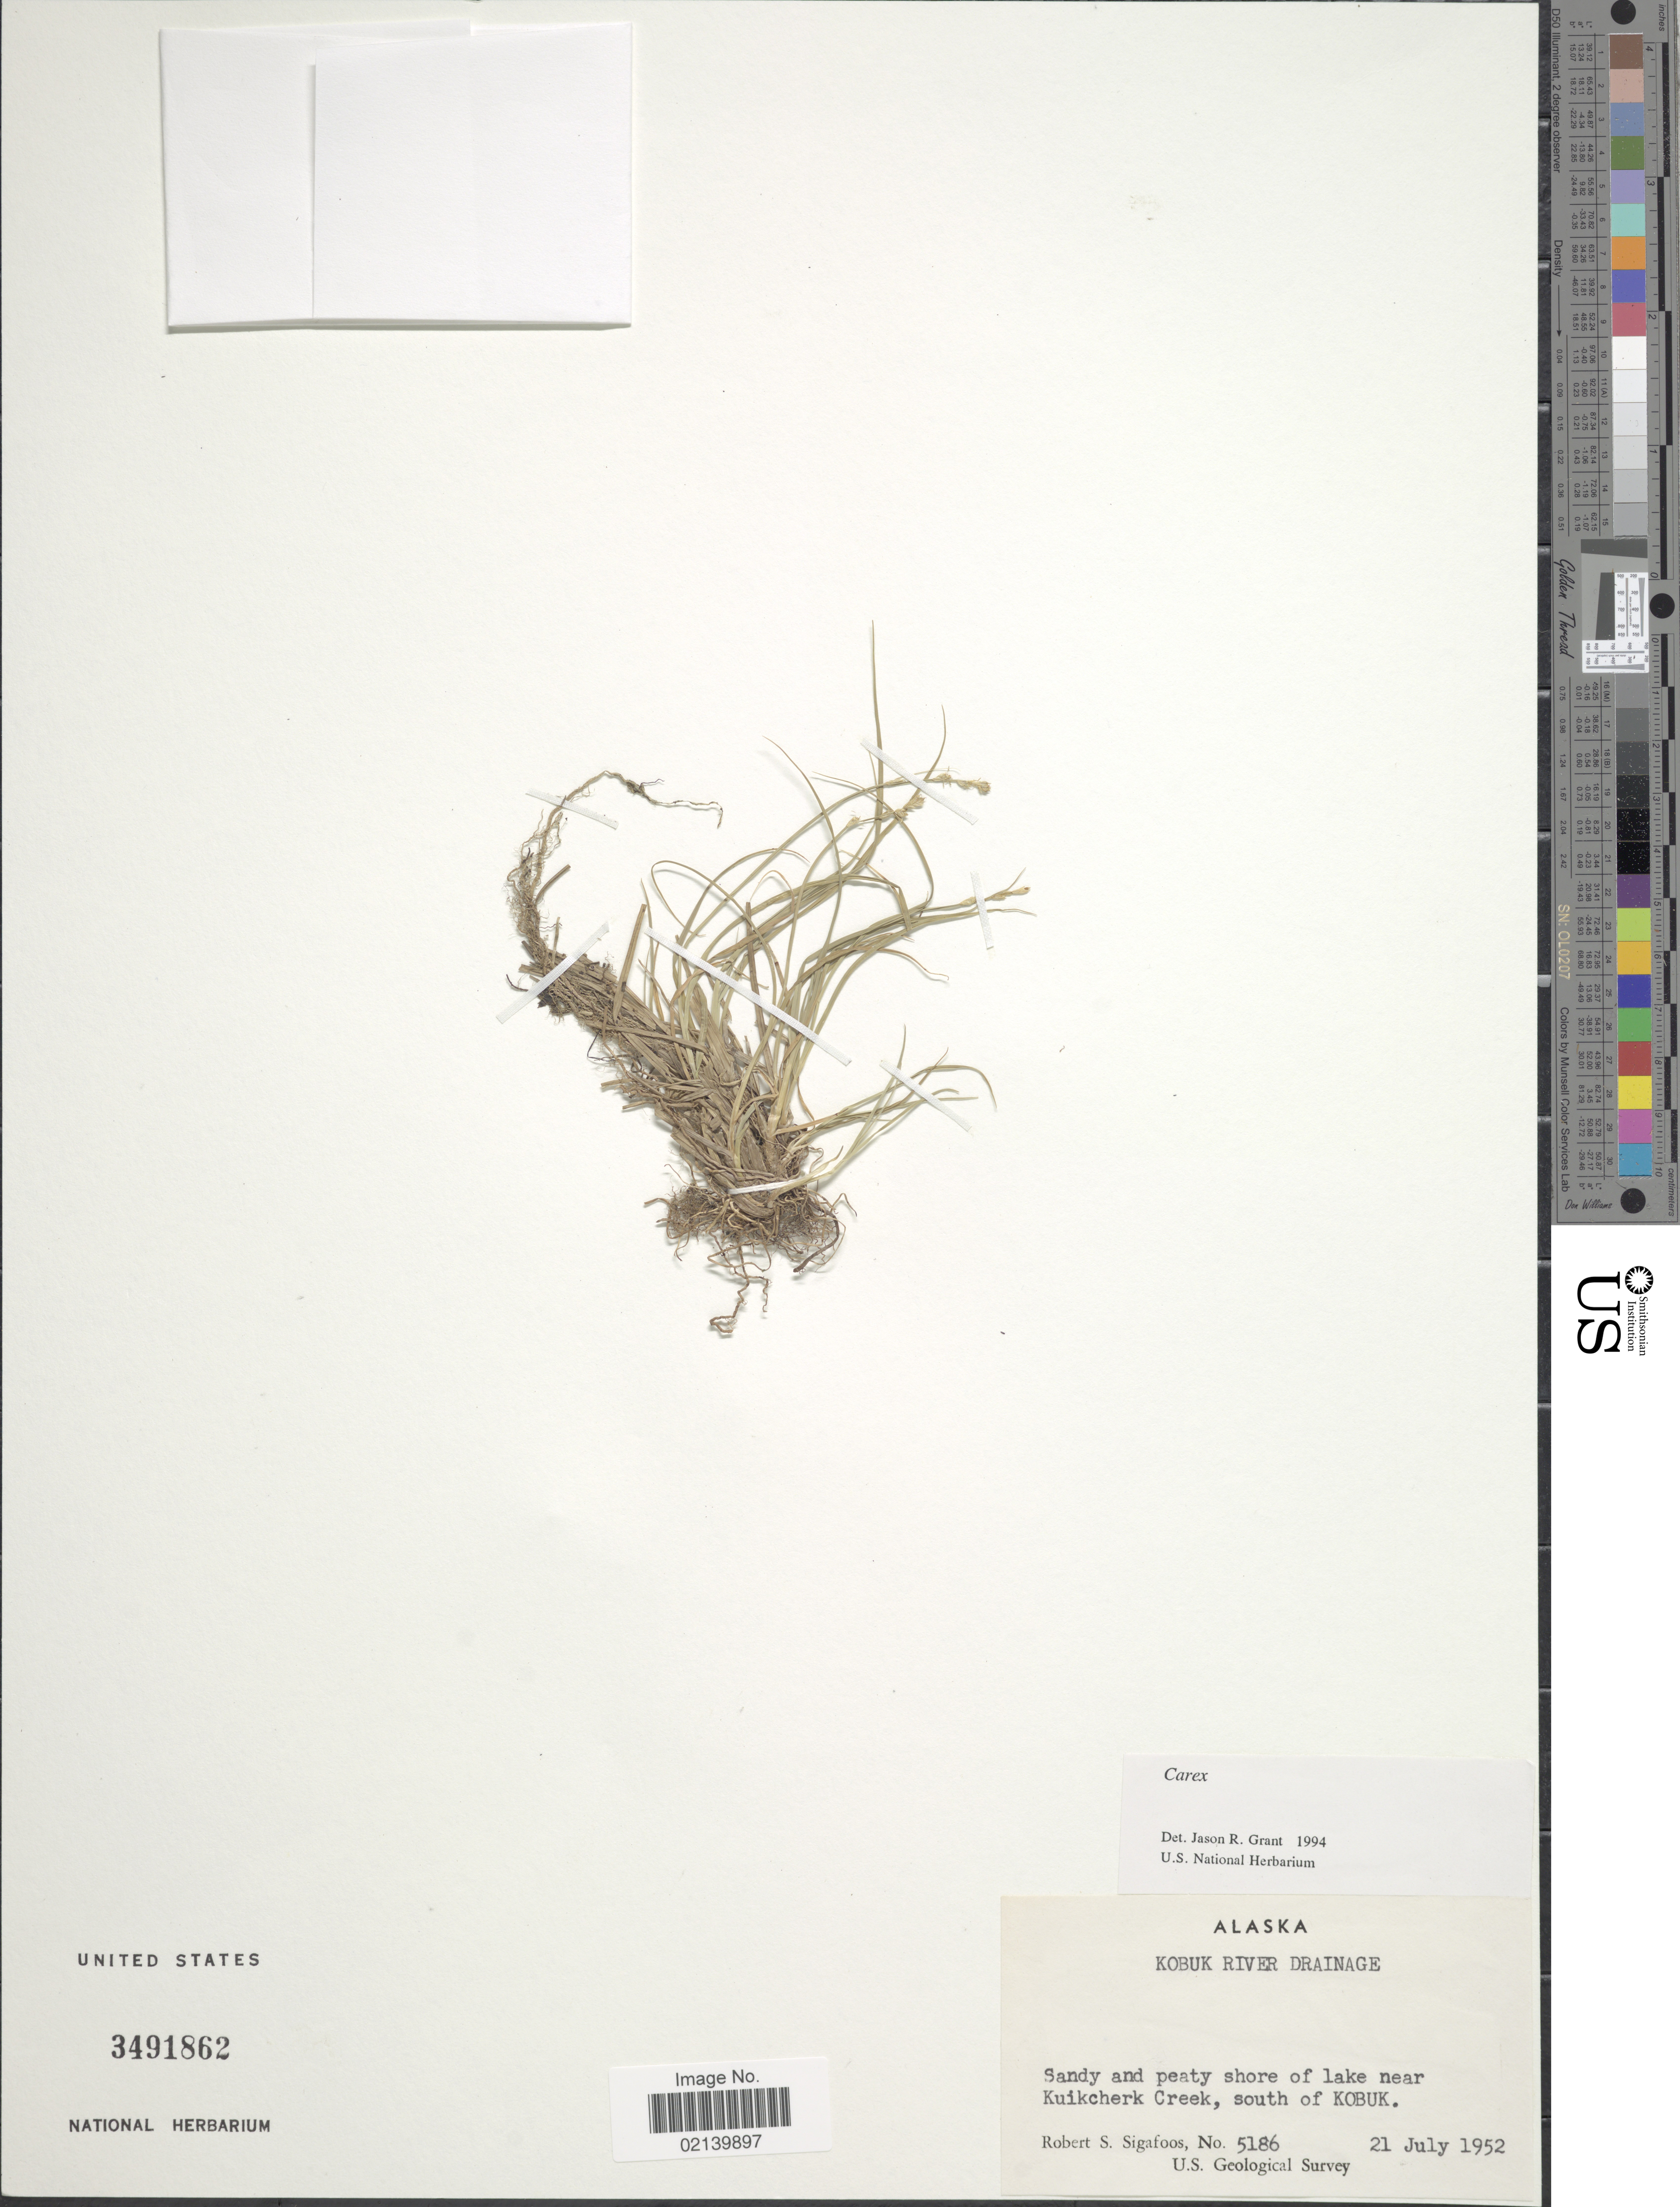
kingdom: Plantae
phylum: Tracheophyta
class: Liliopsida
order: Poales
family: Cyperaceae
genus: Carex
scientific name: Carex sp.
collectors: R. Sigafoos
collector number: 5186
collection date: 1952-07-21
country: United States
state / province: Alaska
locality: Kobuk River Drainage. Sandy area peaty shore of lake near Kuicherk Creek, south of Kobuk.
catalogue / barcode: US 3491862